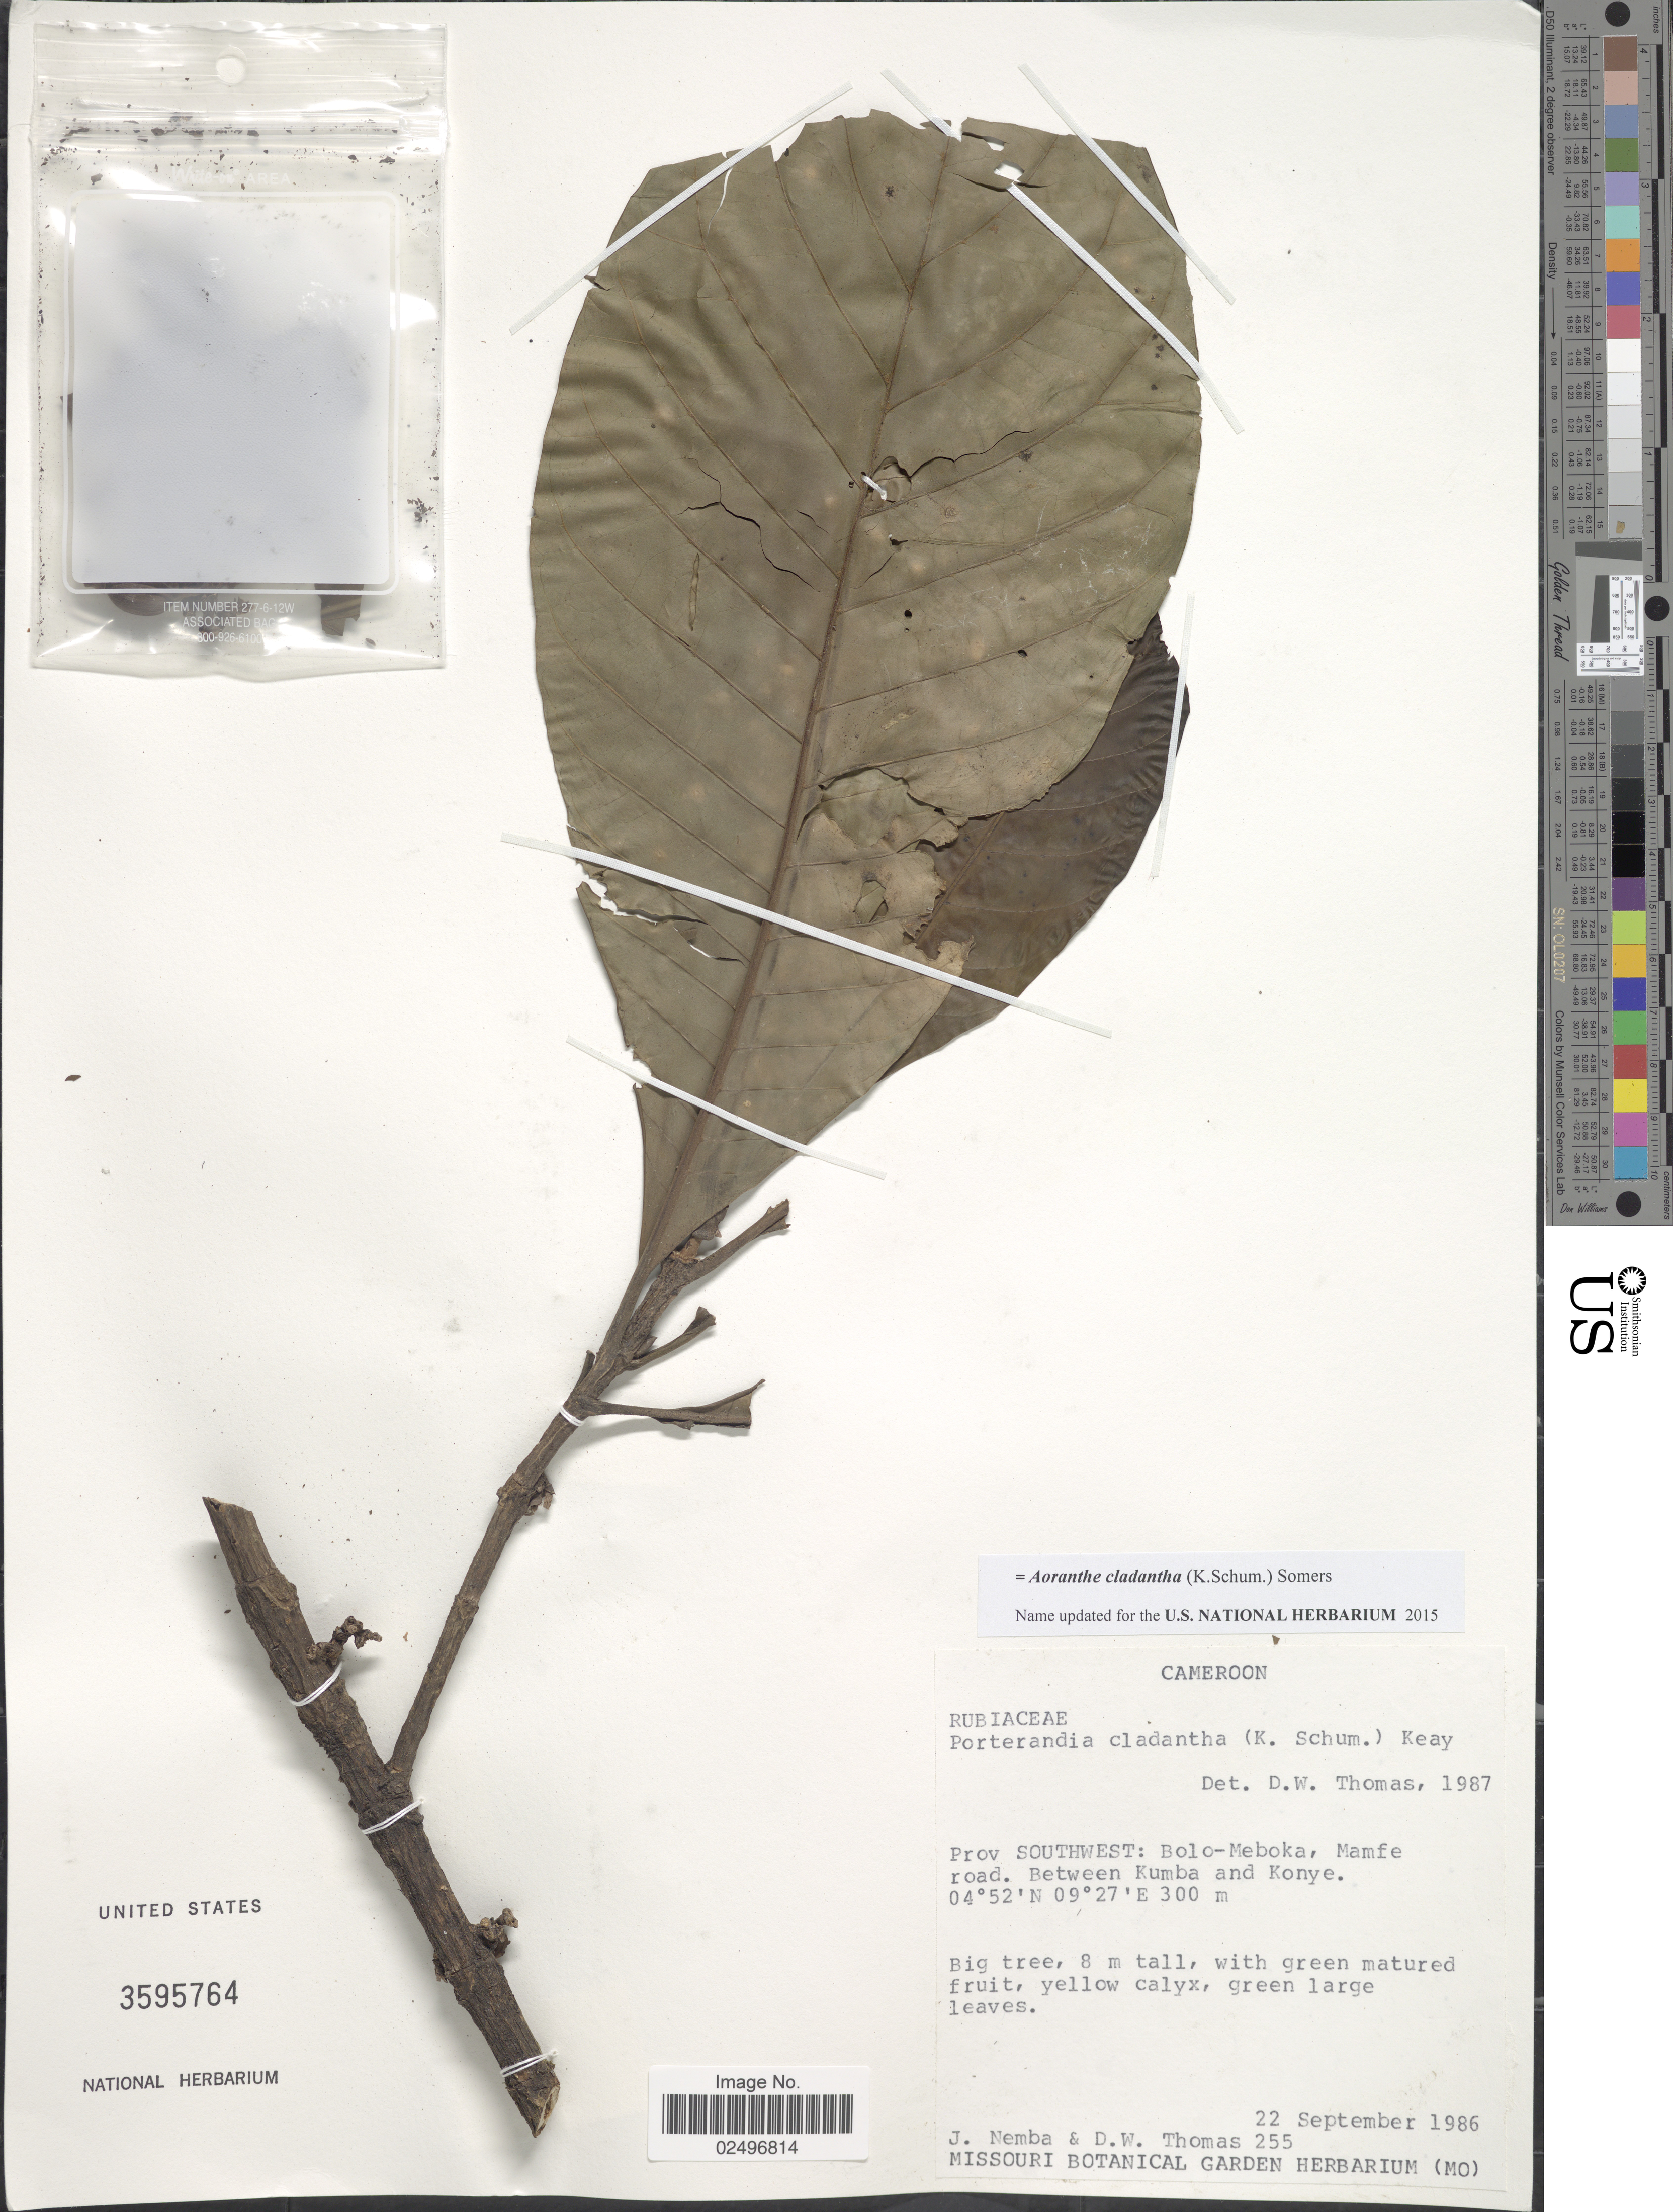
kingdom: Plantae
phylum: Tracheophyta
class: Magnoliopsida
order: Gentianales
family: Rubiaceae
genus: Aoranthe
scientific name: Aoranthe cladantha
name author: (K. Schum.) Somers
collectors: J. Nemba & D. W. Thomas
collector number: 255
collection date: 1986-09-22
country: Cameroon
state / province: Sud-Ouest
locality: Prov. Southwest: Bolo-Meboka, Mamfe road. between Kumba and Konye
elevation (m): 300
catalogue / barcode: US 3595764